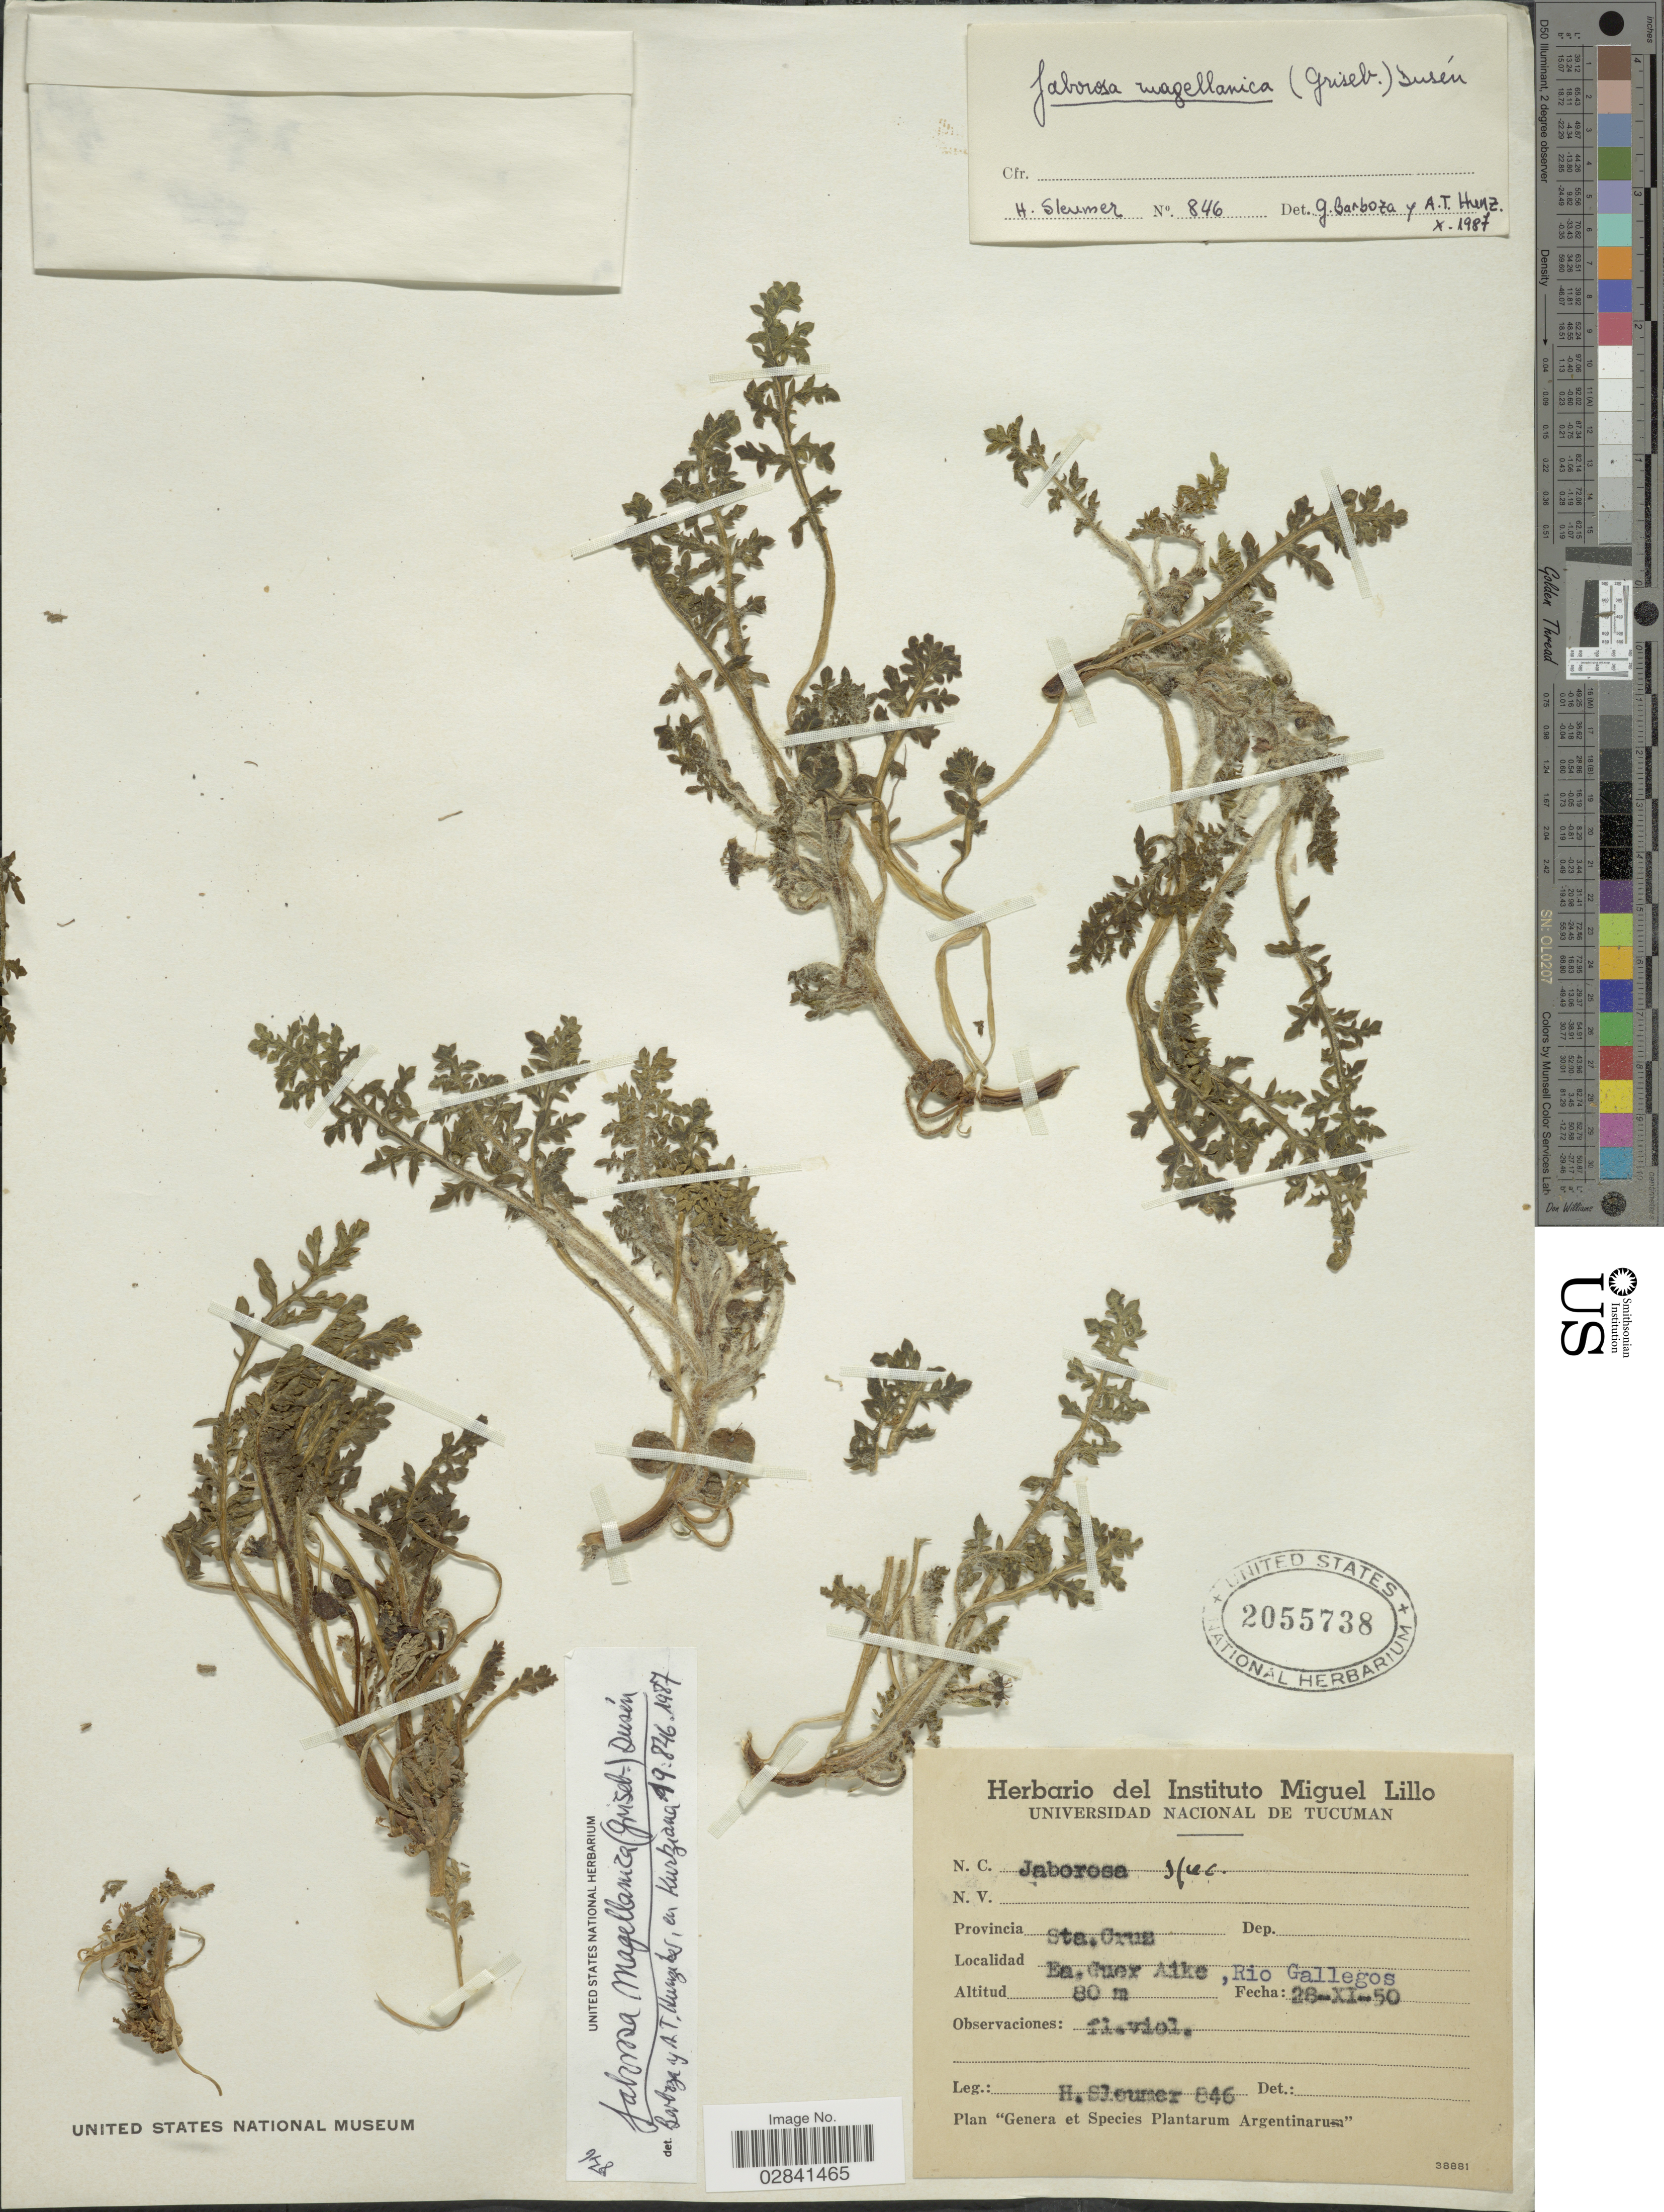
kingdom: Plantae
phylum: Tracheophyta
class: Magnoliopsida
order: Solanales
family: Solanaceae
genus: Jaborosa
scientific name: Jaborosa magellanica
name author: (Griseb.) Dusén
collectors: H. O. Sleumer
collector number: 846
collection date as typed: Transcribed d/m/y: 28/11/50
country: Argentina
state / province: Santa Cruz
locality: Ea. Guer Aike, Rio Gallegos.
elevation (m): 80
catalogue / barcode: US 2055738